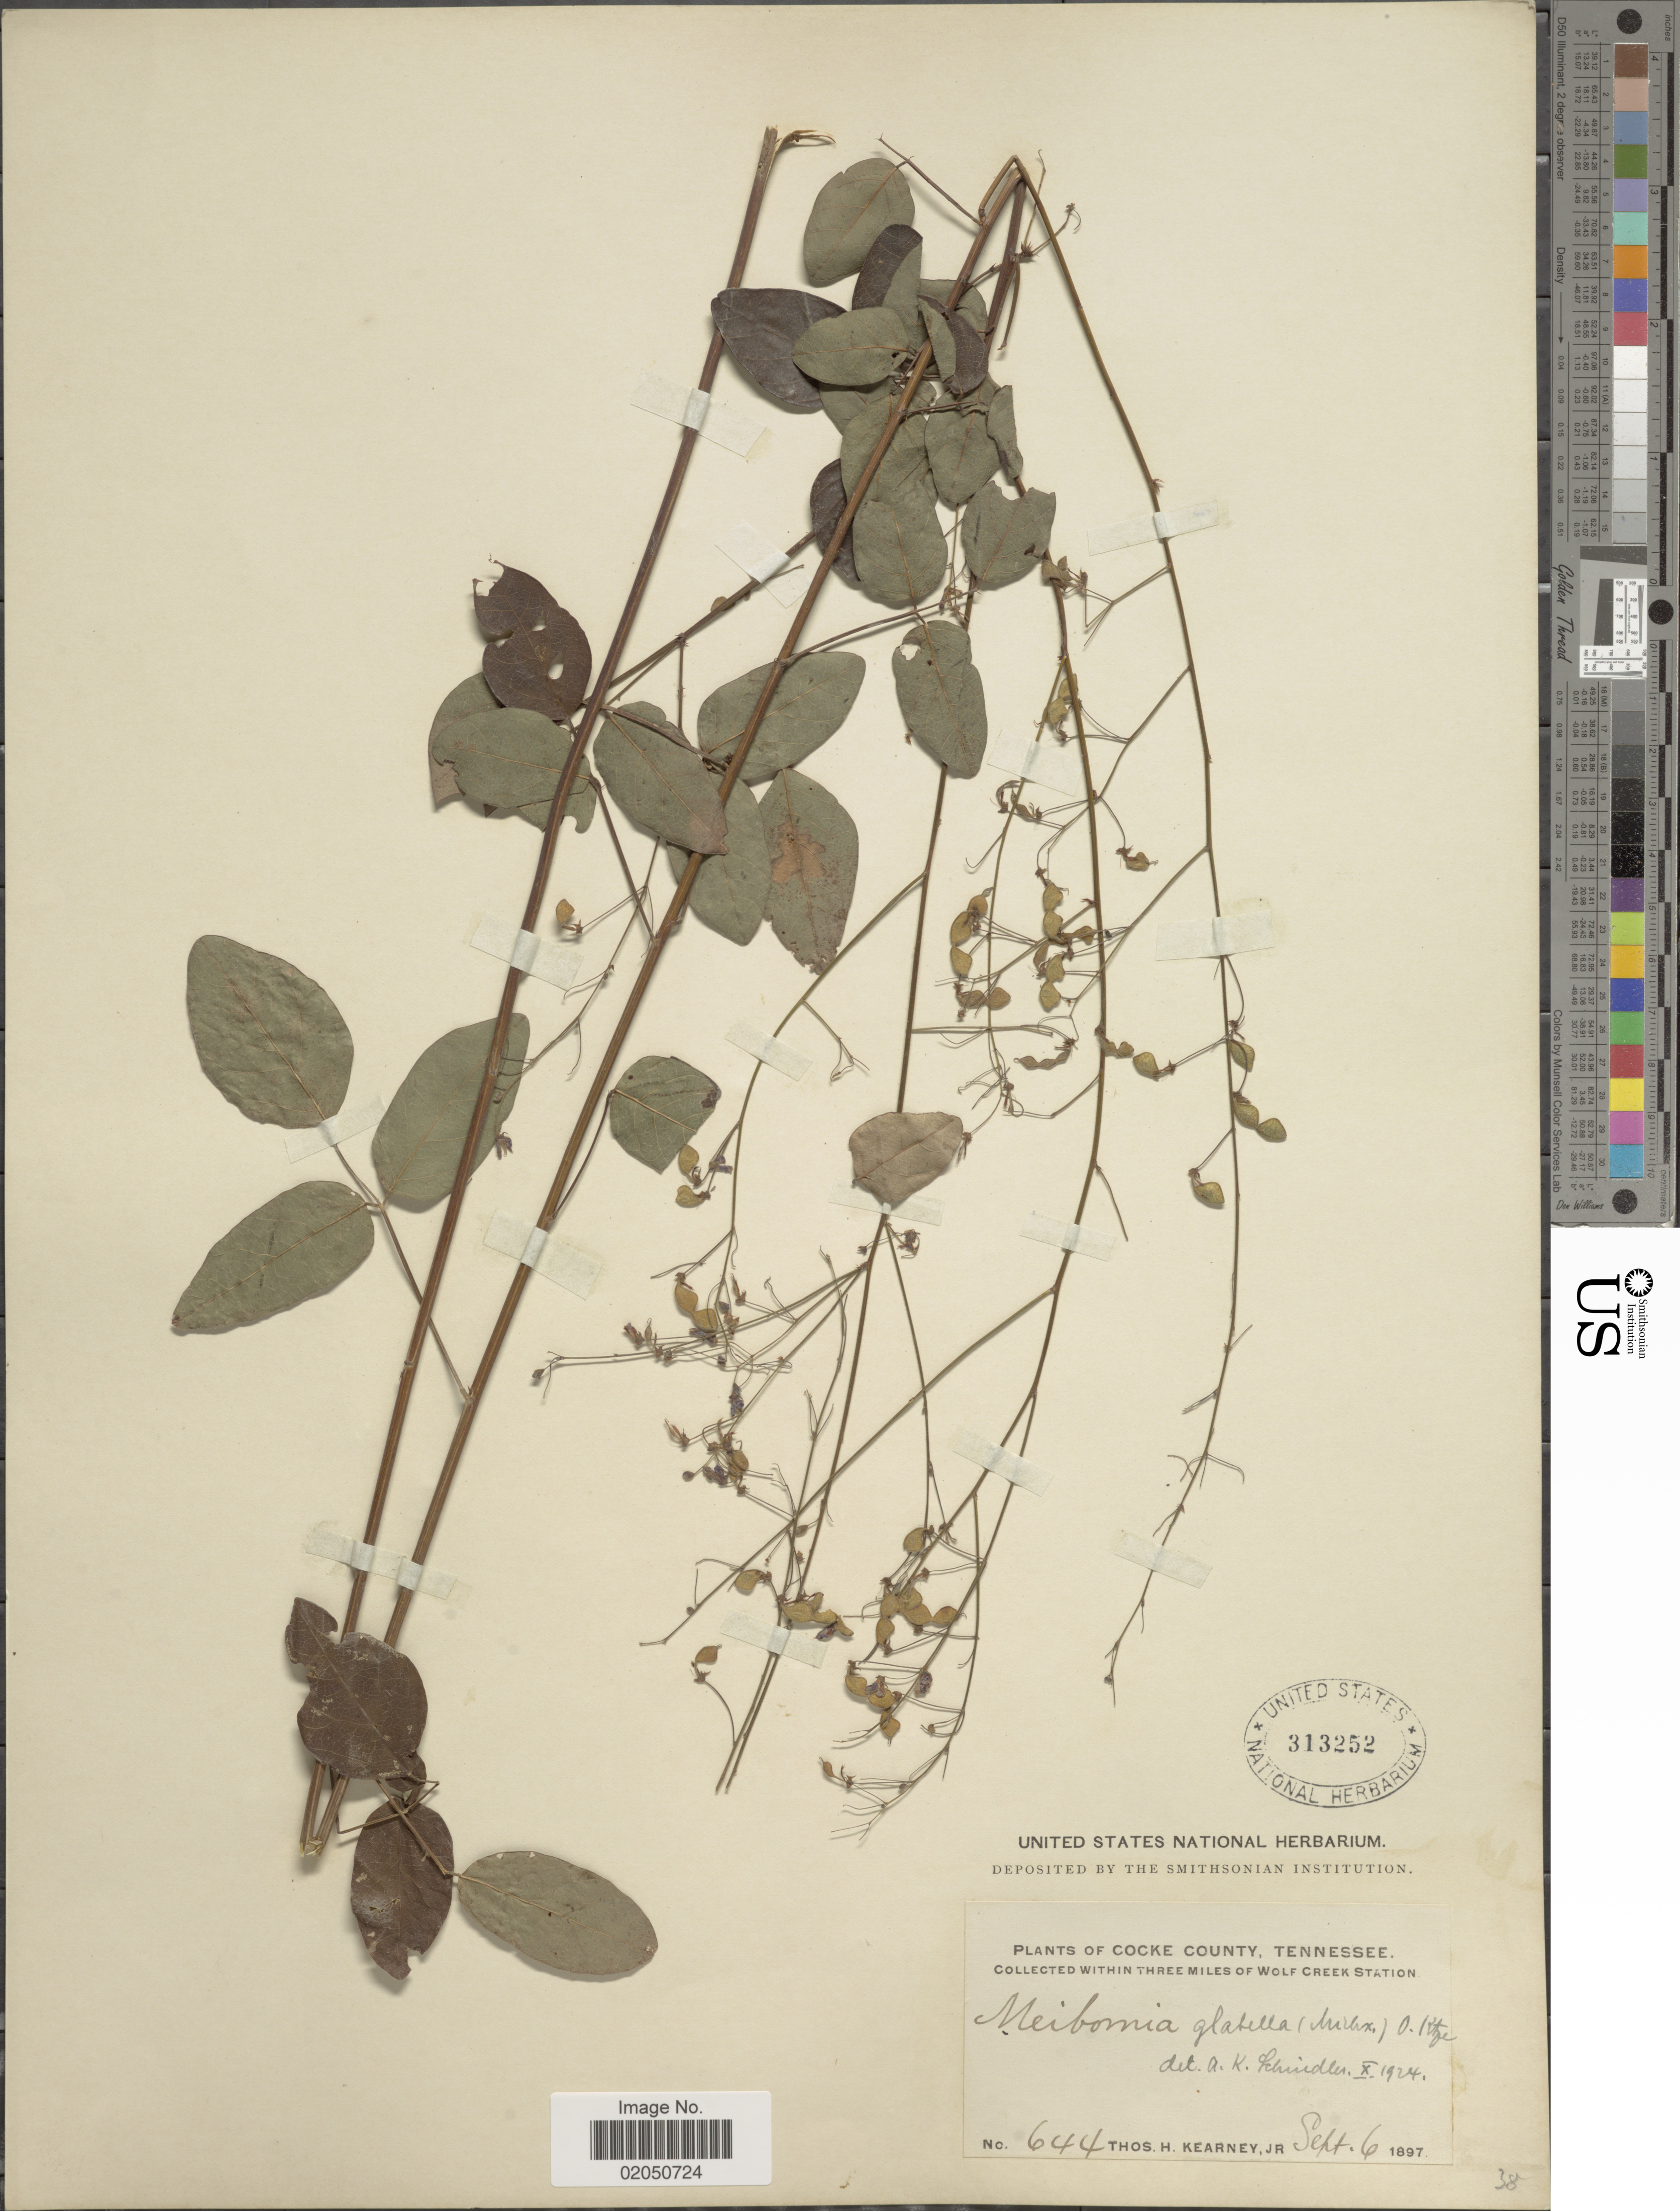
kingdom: Plantae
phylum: Tracheophyta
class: Magnoliopsida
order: Fabales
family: Fabaceae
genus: Desmodium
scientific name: Desmodium glabellum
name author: (Michx.) DC.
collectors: T. H. Kearney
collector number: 644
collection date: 1897-09-06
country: United States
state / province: Tennessee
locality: Cocke County, within three miles of Wold Creek Station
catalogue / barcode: US 313252